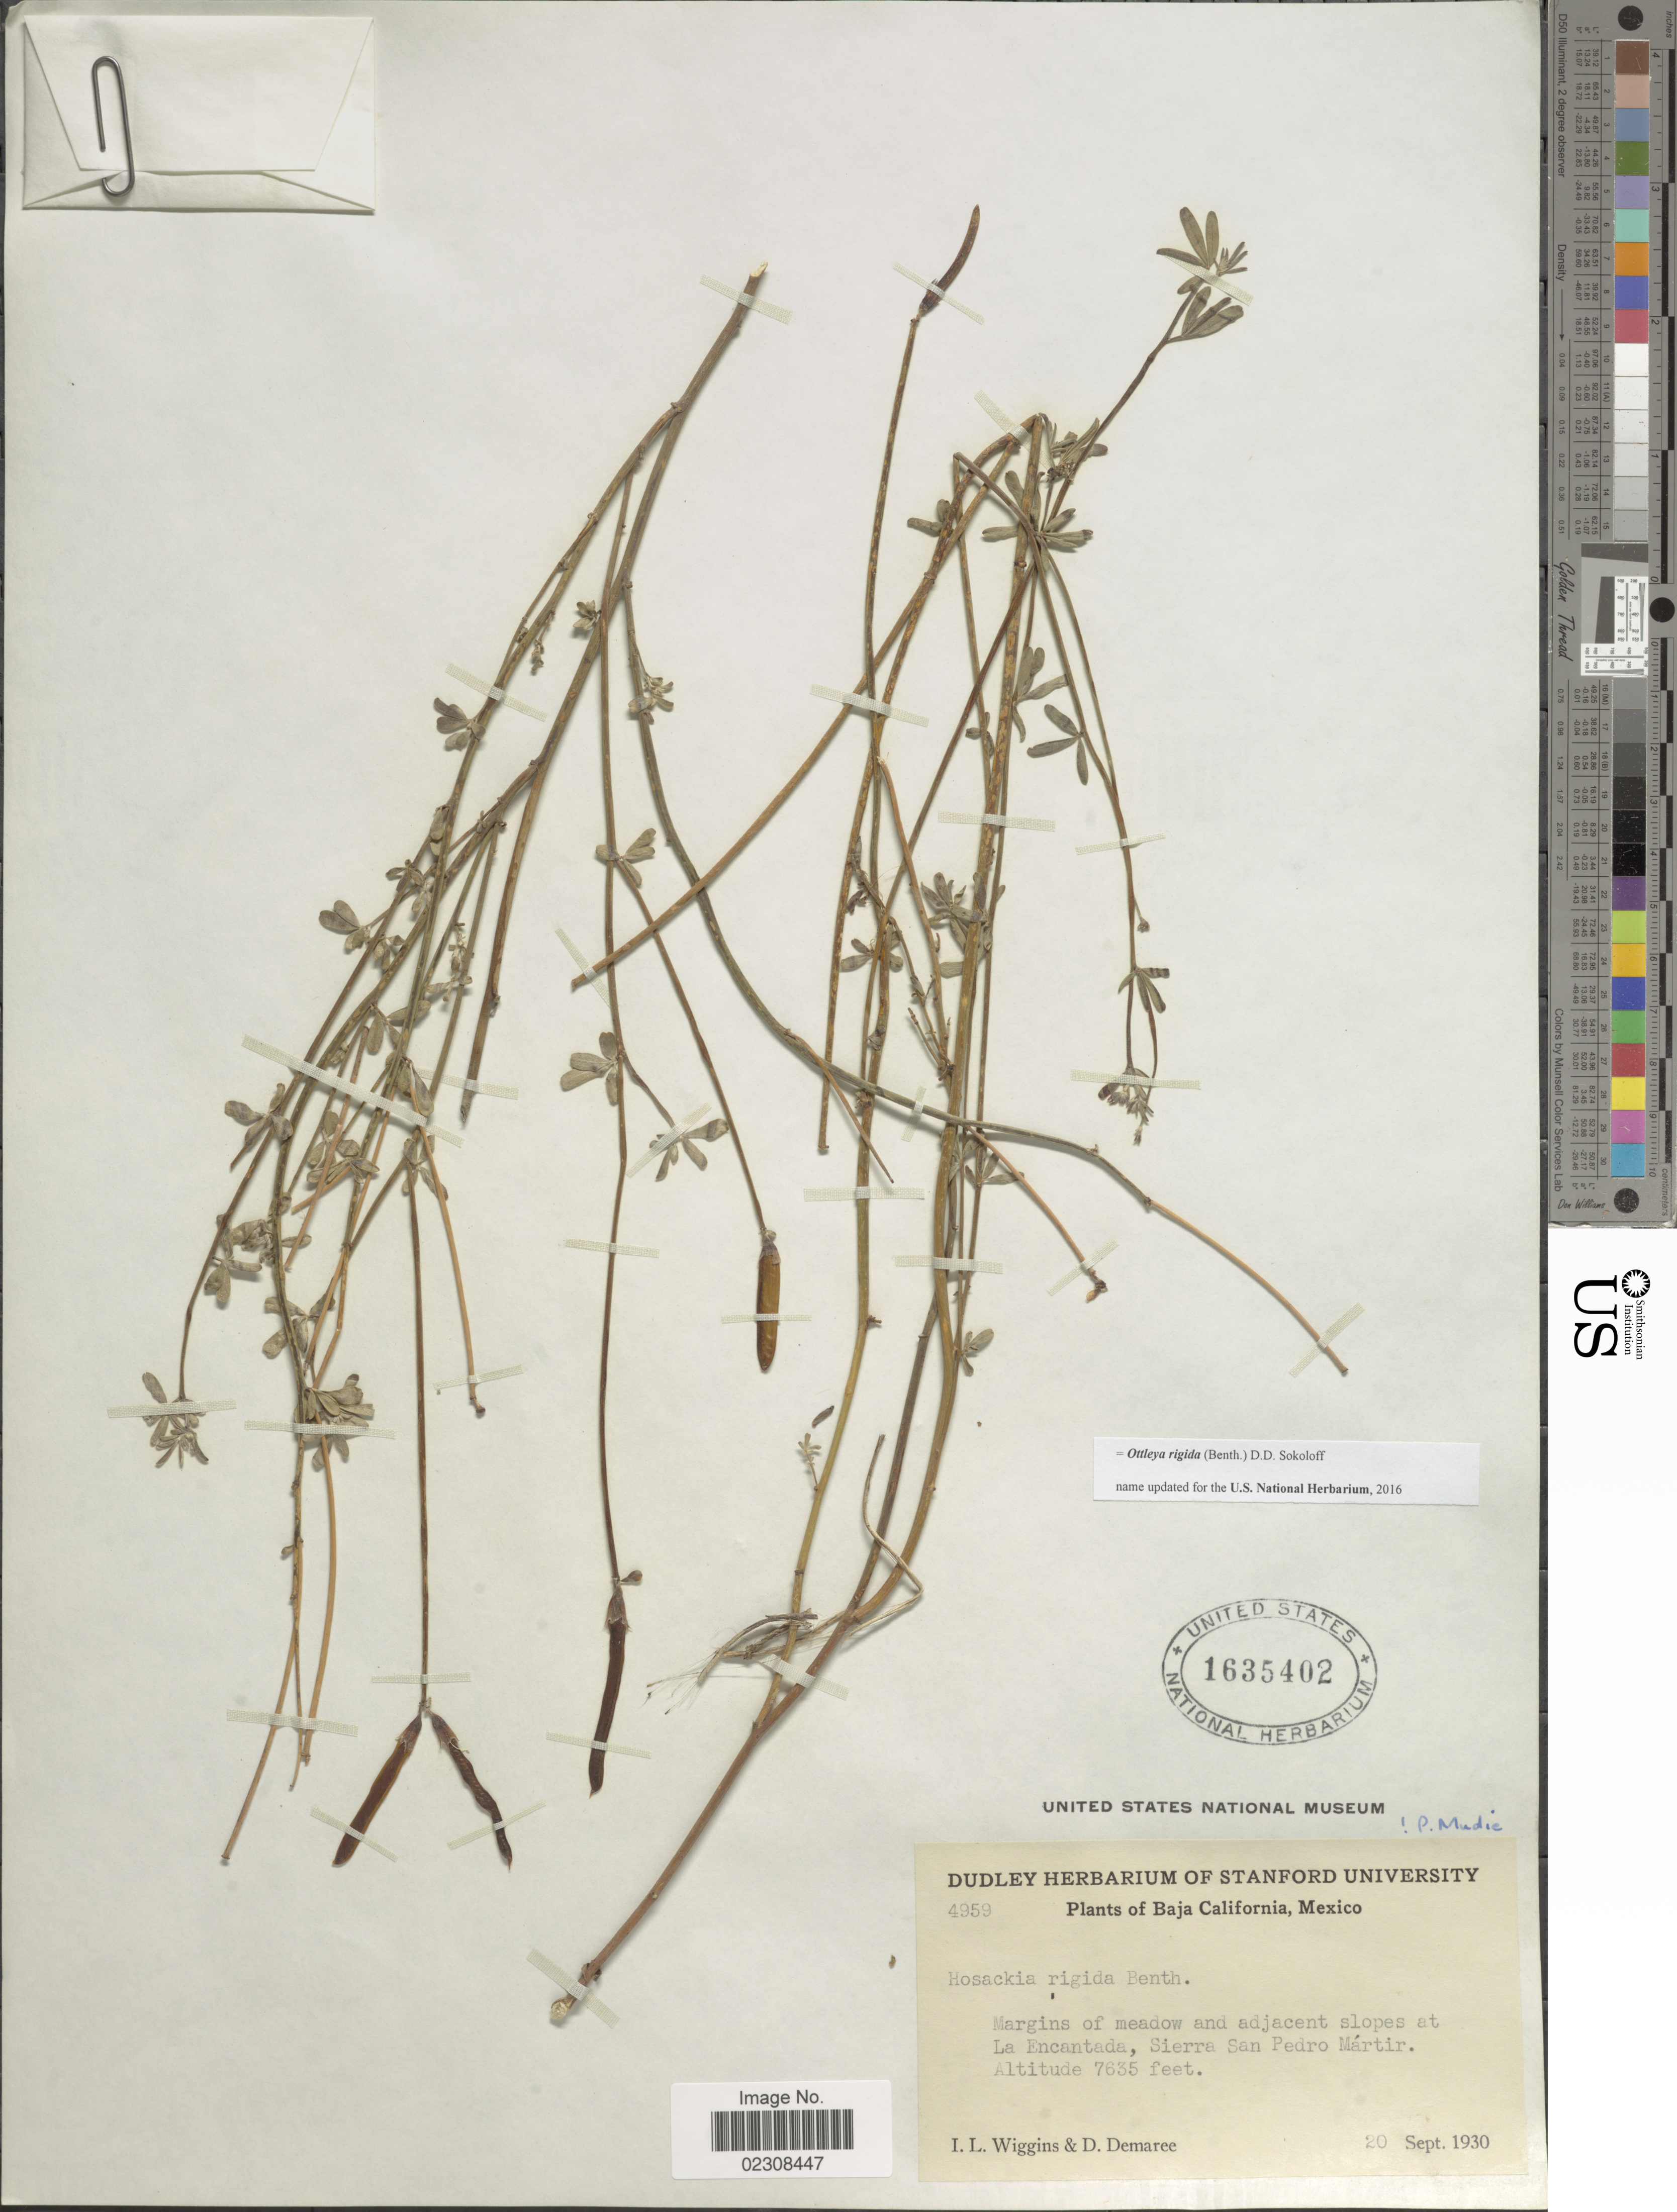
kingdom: Plantae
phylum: Tracheophyta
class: Magnoliopsida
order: Fabales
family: Fabaceae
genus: Ottleya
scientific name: Ottleya rigida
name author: (Benth.) D.D. Sokoloff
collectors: I. L. Wiggins & D. Demaree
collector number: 4959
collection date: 1930-09-20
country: Mexico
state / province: Baja California Norte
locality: Margins of meadow and adjacent slopes at La Encantada, Sierra San Pedro Mártir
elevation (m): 2327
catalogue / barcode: US 1635402